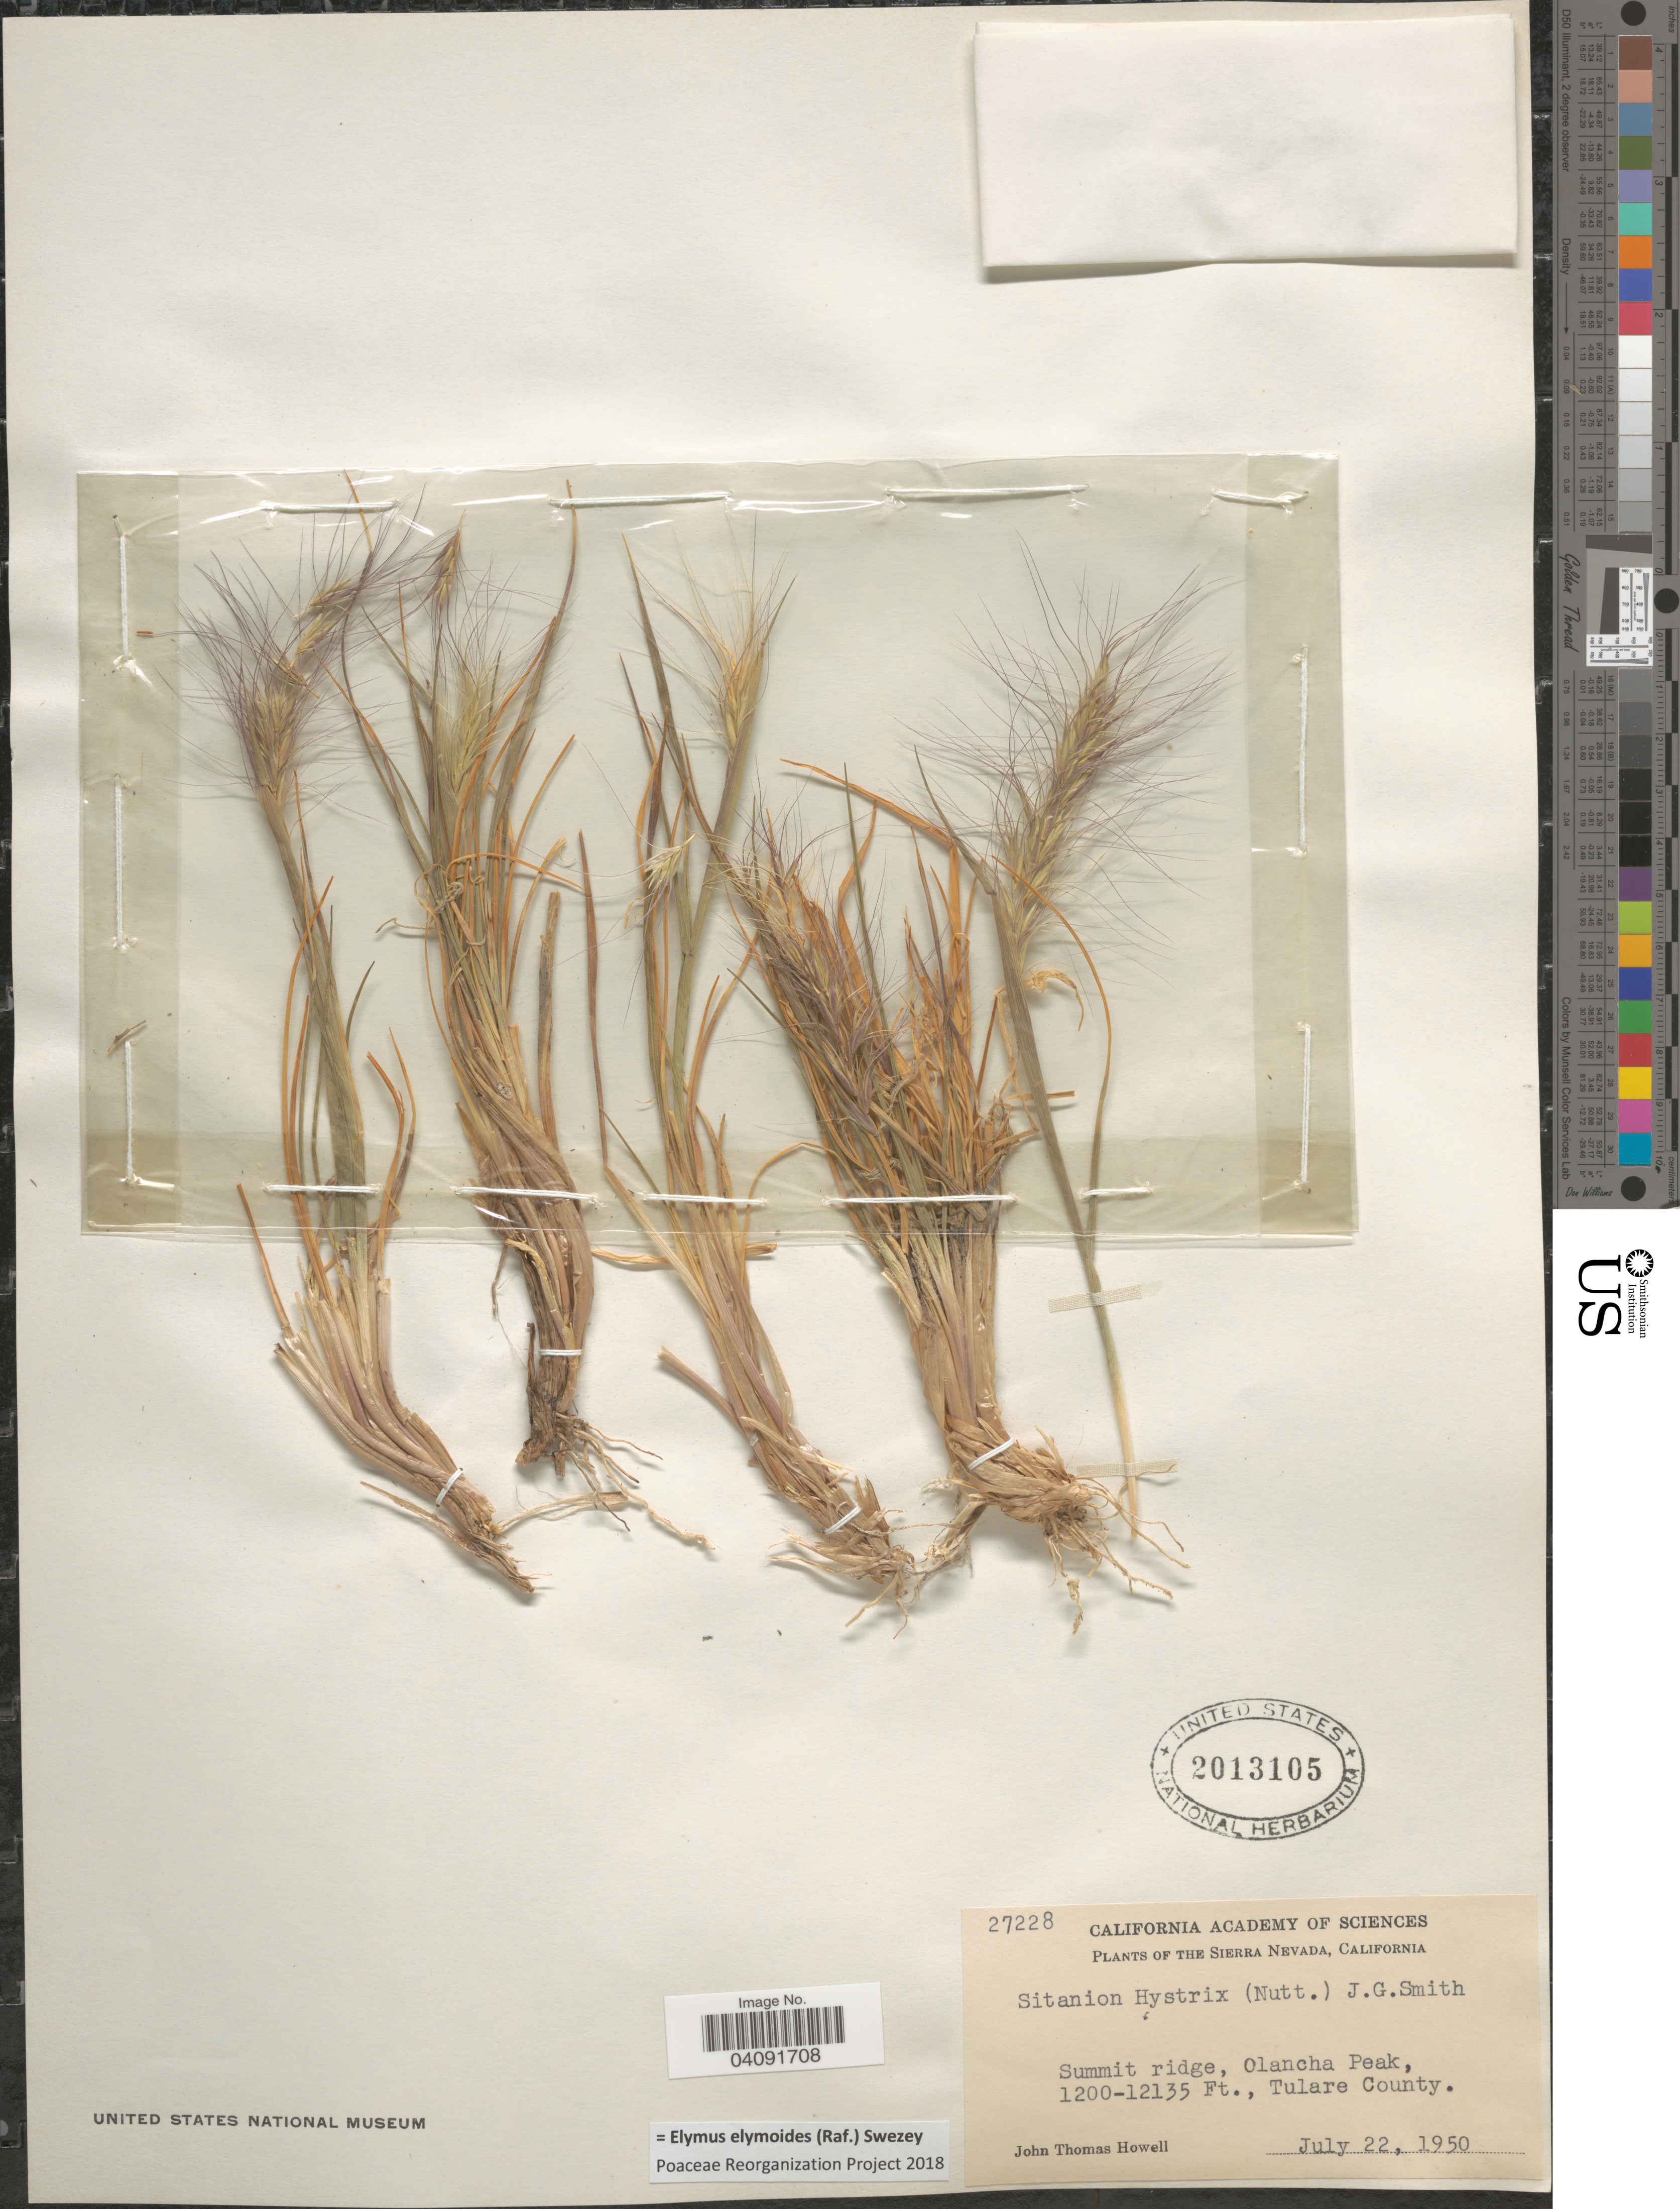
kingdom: Plantae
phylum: Tracheophyta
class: Liliopsida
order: Poales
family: Poaceae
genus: Elymus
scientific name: Elymus elymoides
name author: (Raf.) Swezey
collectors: J. T. Howell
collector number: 27228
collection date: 1950-07-22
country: United States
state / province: California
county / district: Tulare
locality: The Sierra Nevada. Summit ridge, Olancha Peak, Tulare County.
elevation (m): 366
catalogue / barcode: US 2013105